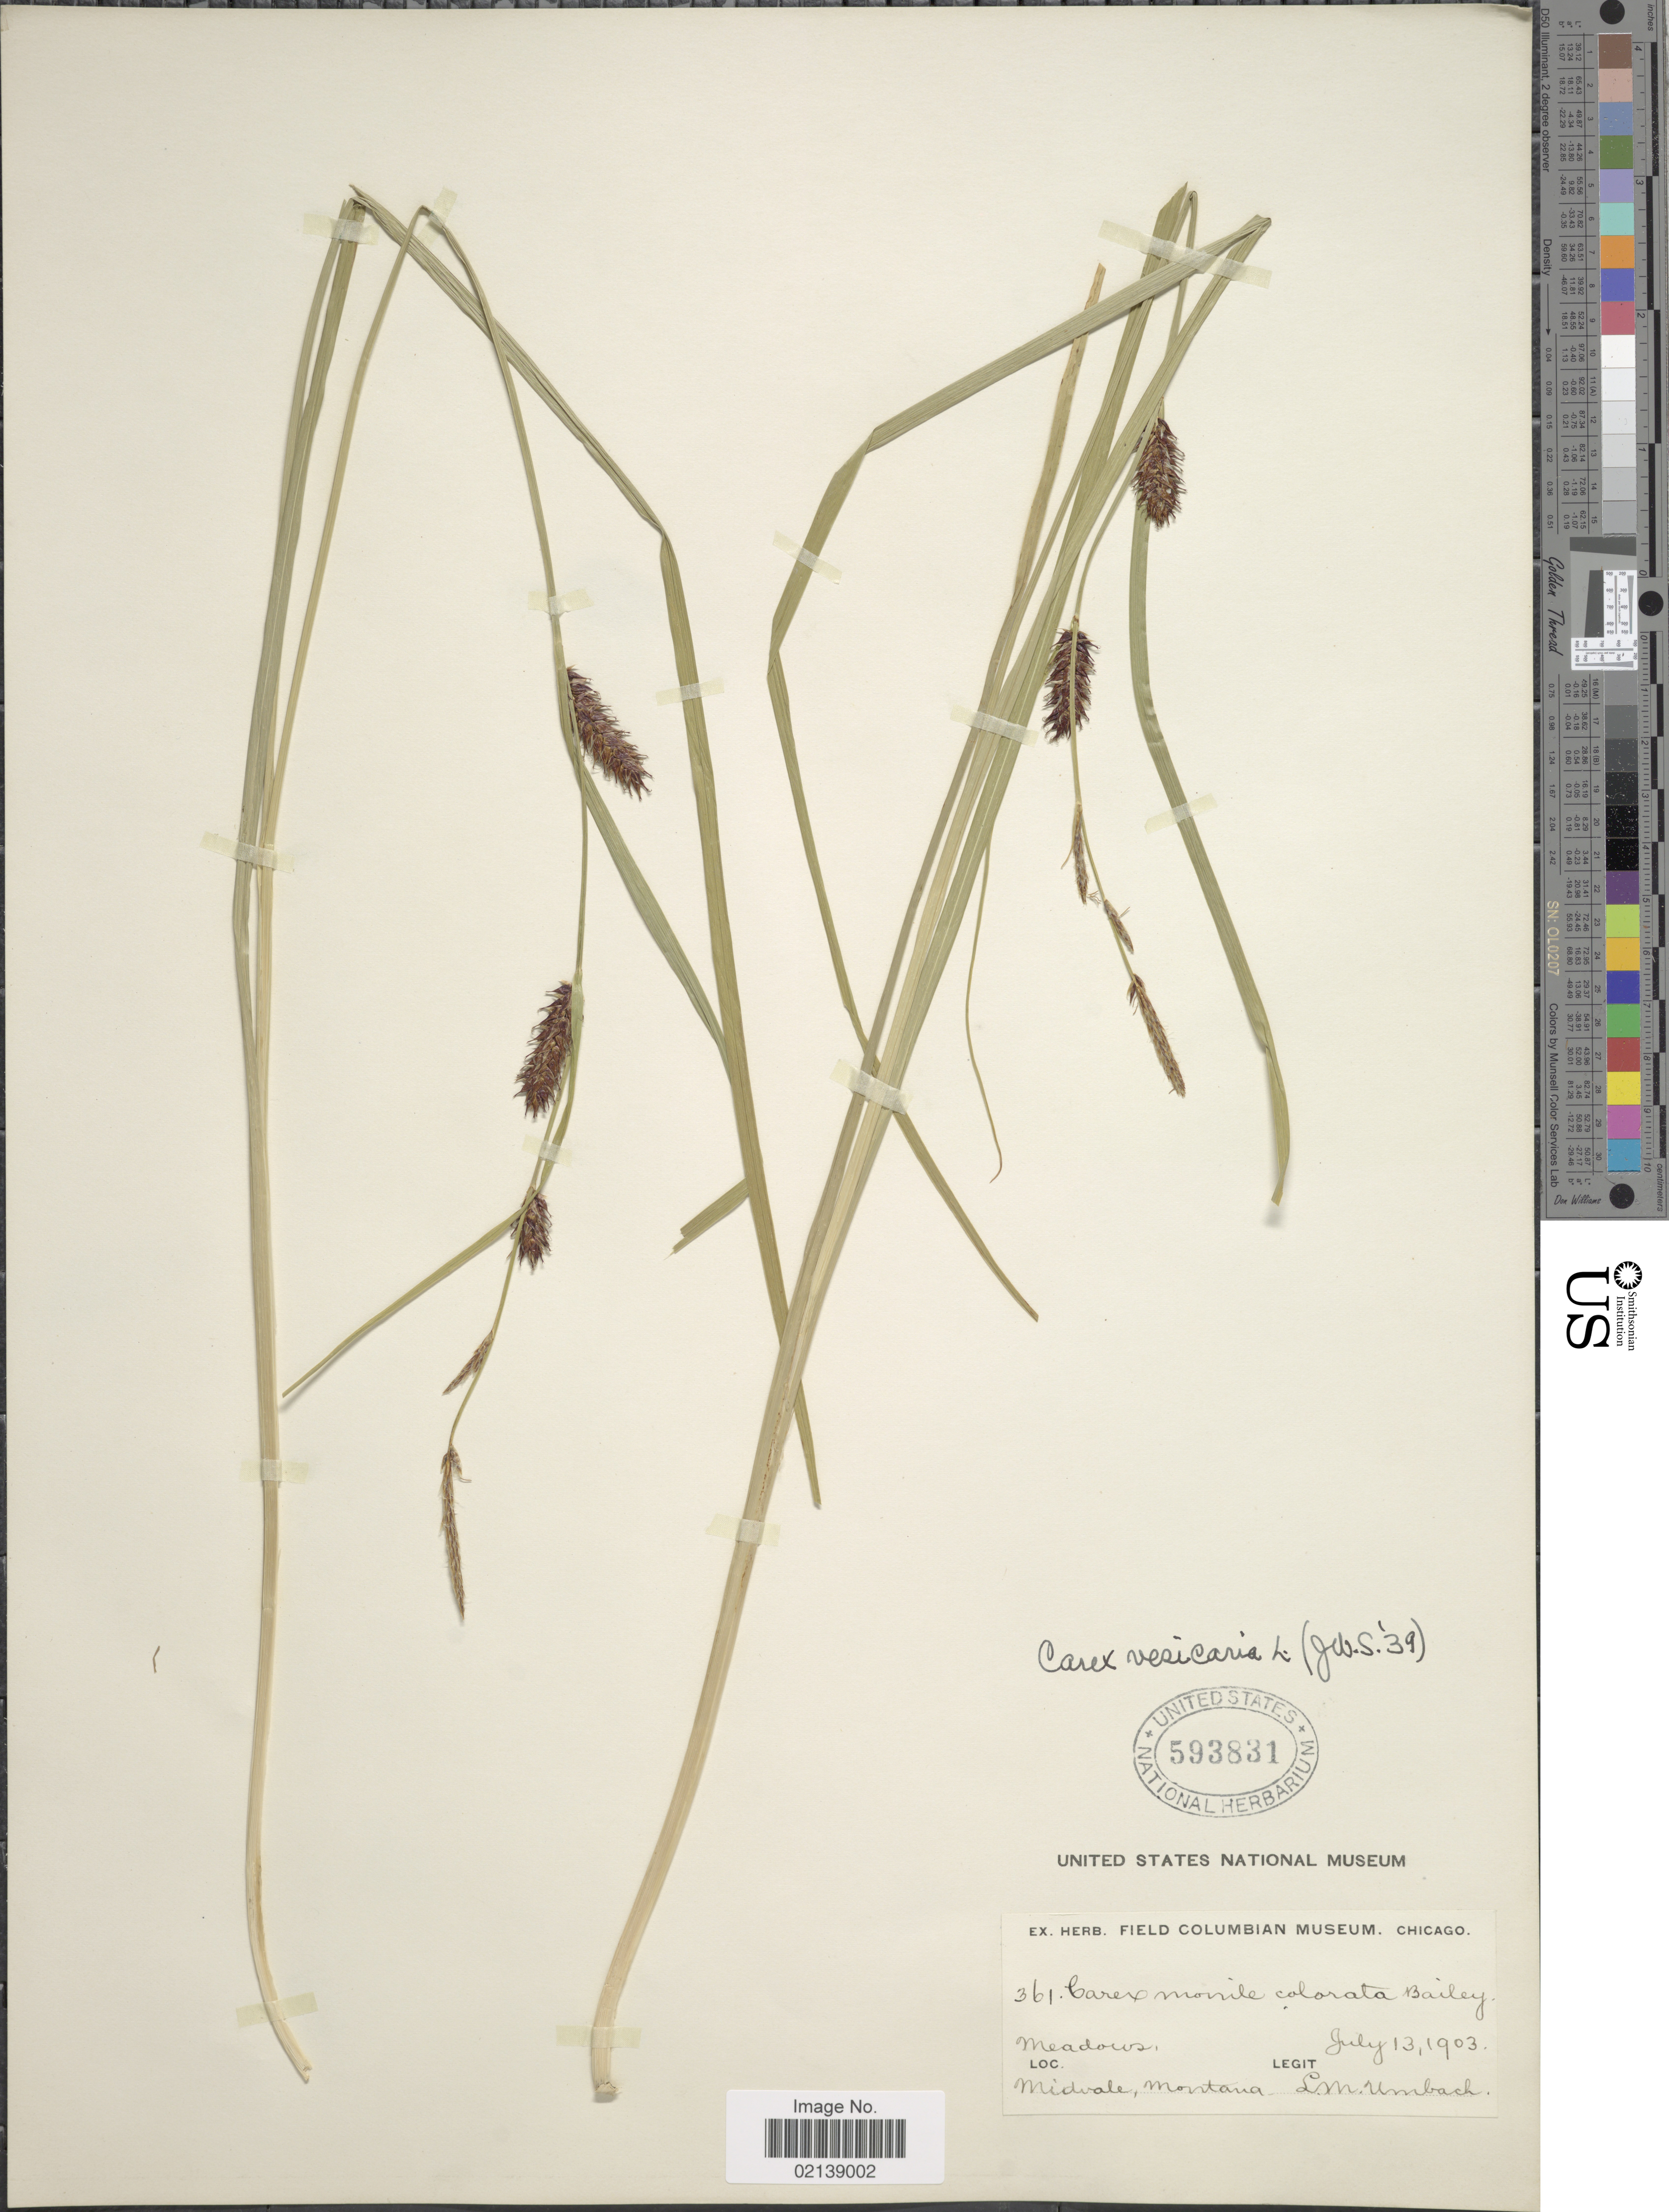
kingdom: Plantae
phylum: Tracheophyta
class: Liliopsida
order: Poales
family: Cyperaceae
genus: Carex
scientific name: Carex vesicaria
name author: L.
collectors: L. M. Umbach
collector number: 361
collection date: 1903-07-13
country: United States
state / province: Montana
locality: Meadows, Midvale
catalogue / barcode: US 593831